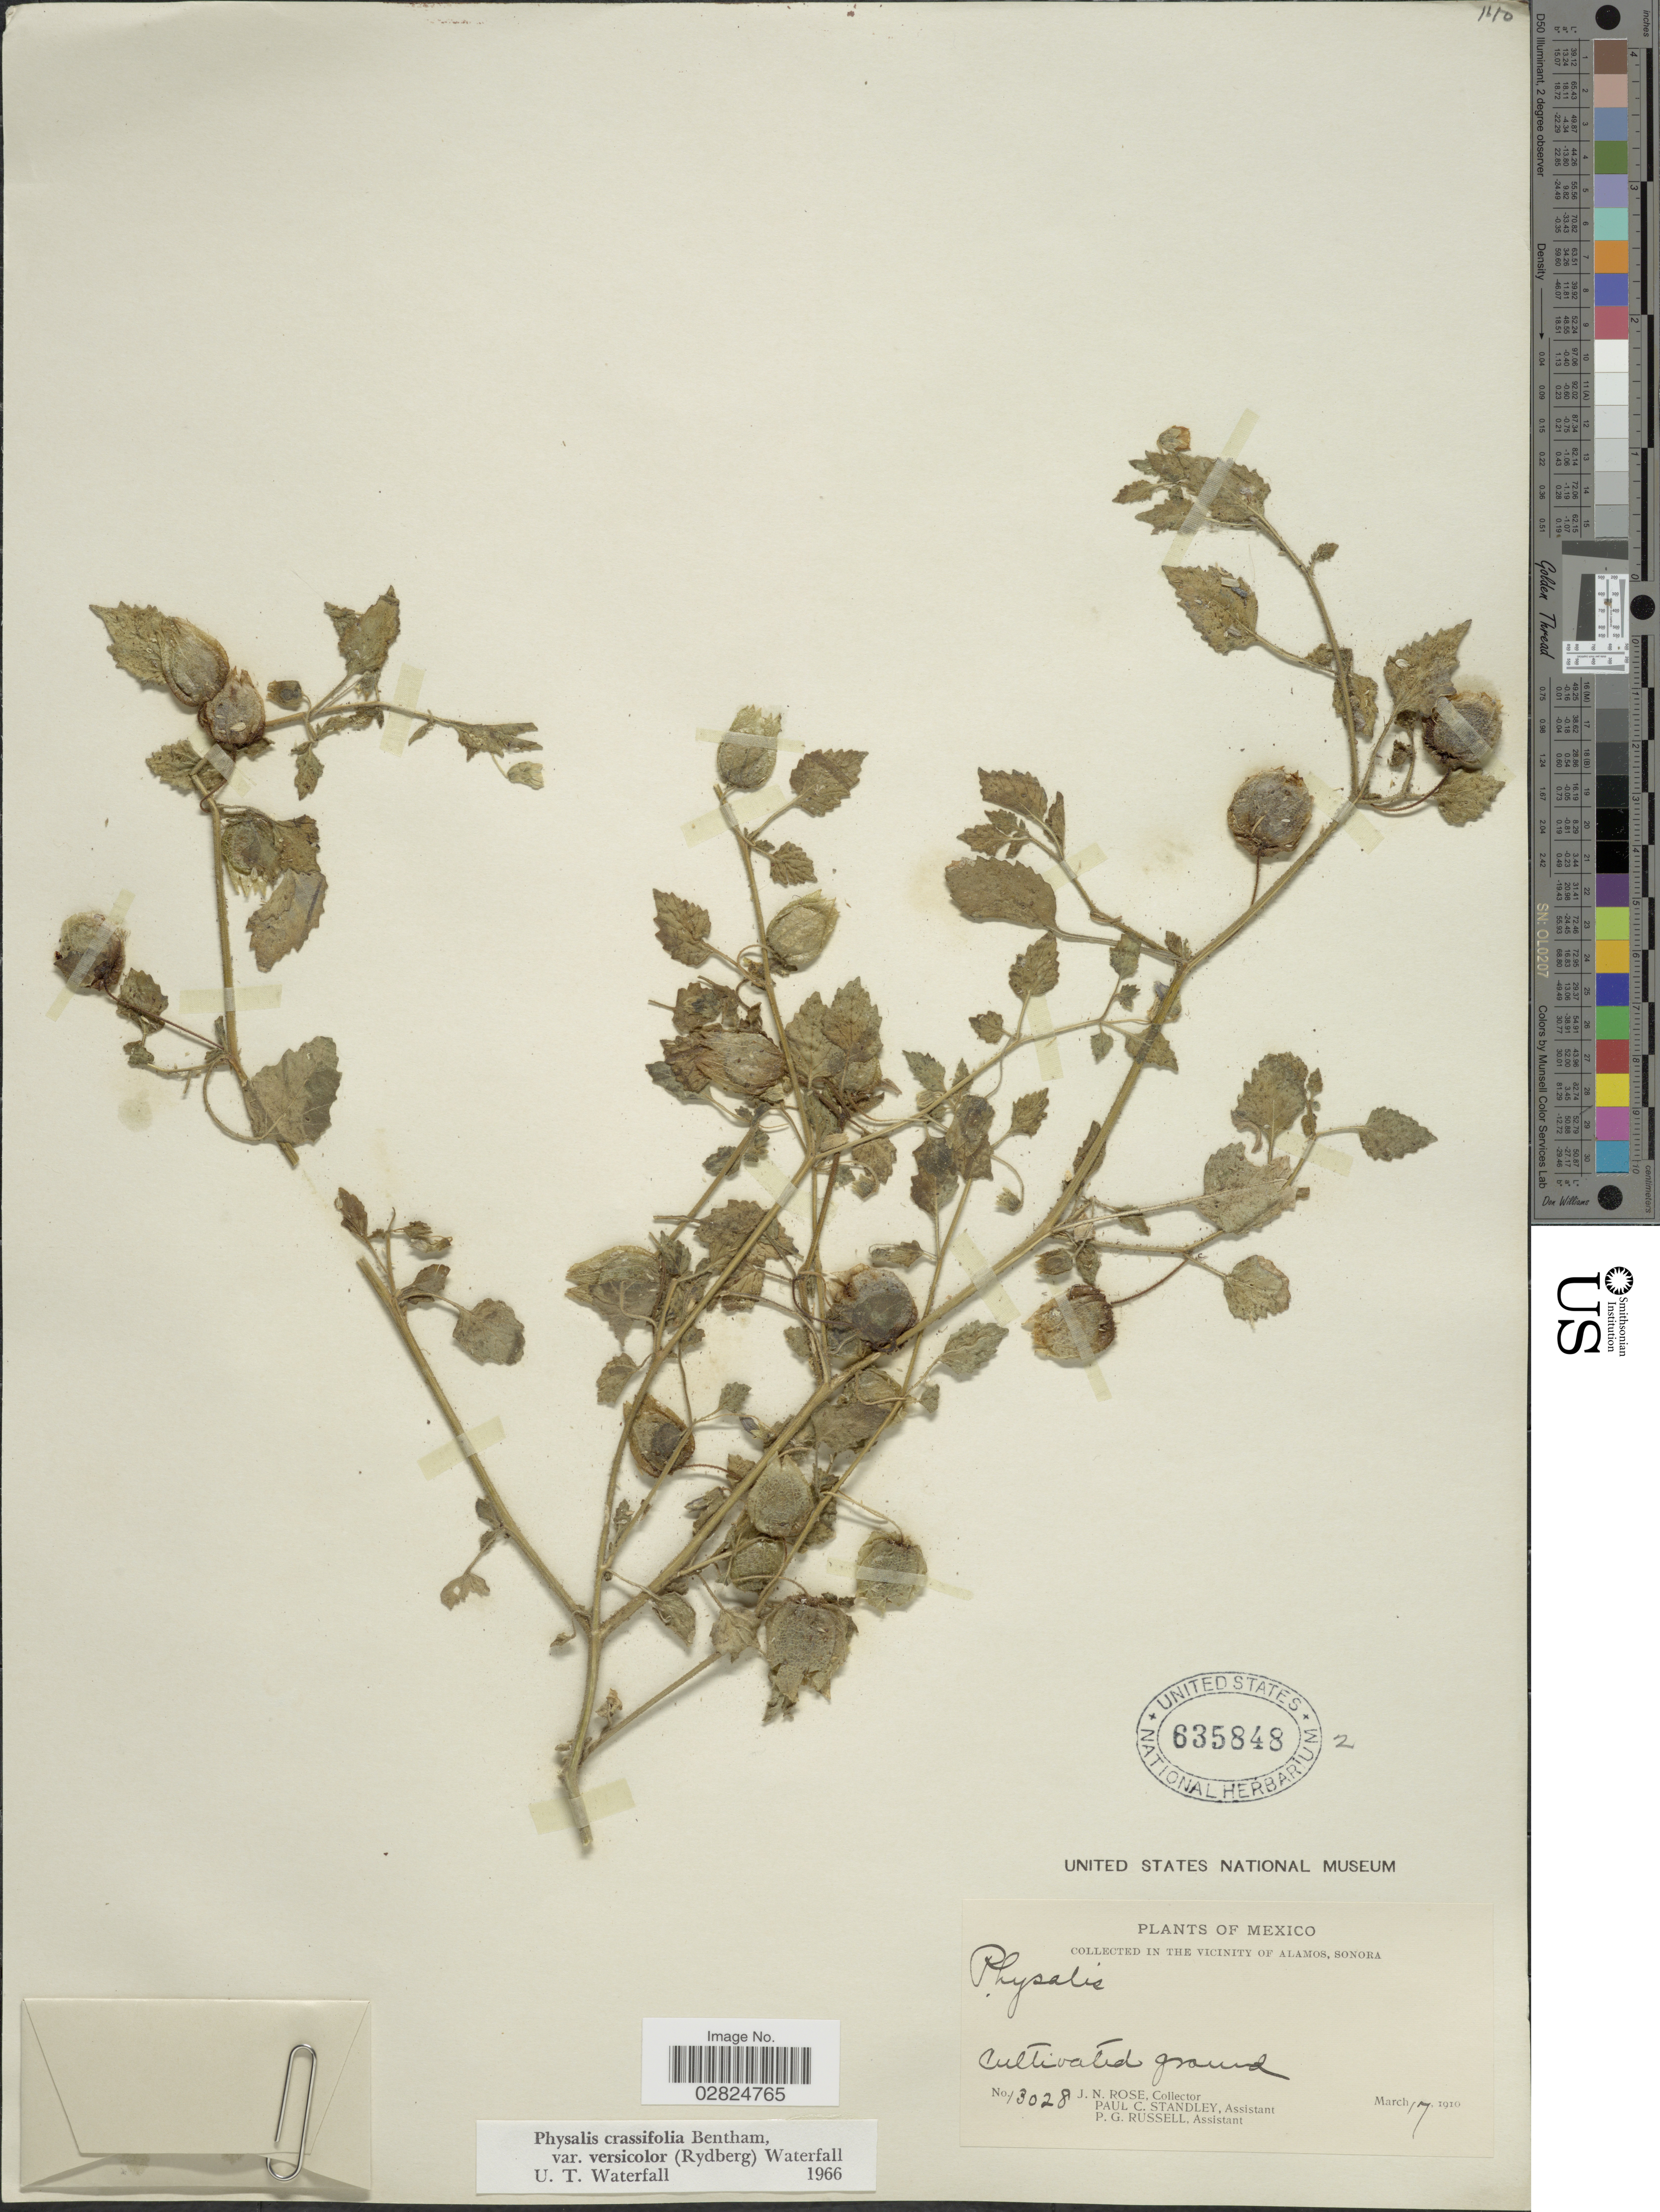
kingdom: Plantae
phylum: Tracheophyta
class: Magnoliopsida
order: Solanales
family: Solanaceae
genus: Physalis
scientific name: Physalis crassifolia var. versicolor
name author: Benth.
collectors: J. N. Rose, P. C. Standley & P. G. Russell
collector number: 13028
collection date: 1910-03-17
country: Mexico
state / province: Sonora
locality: Vicinity of Alamos.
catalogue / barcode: US 635848